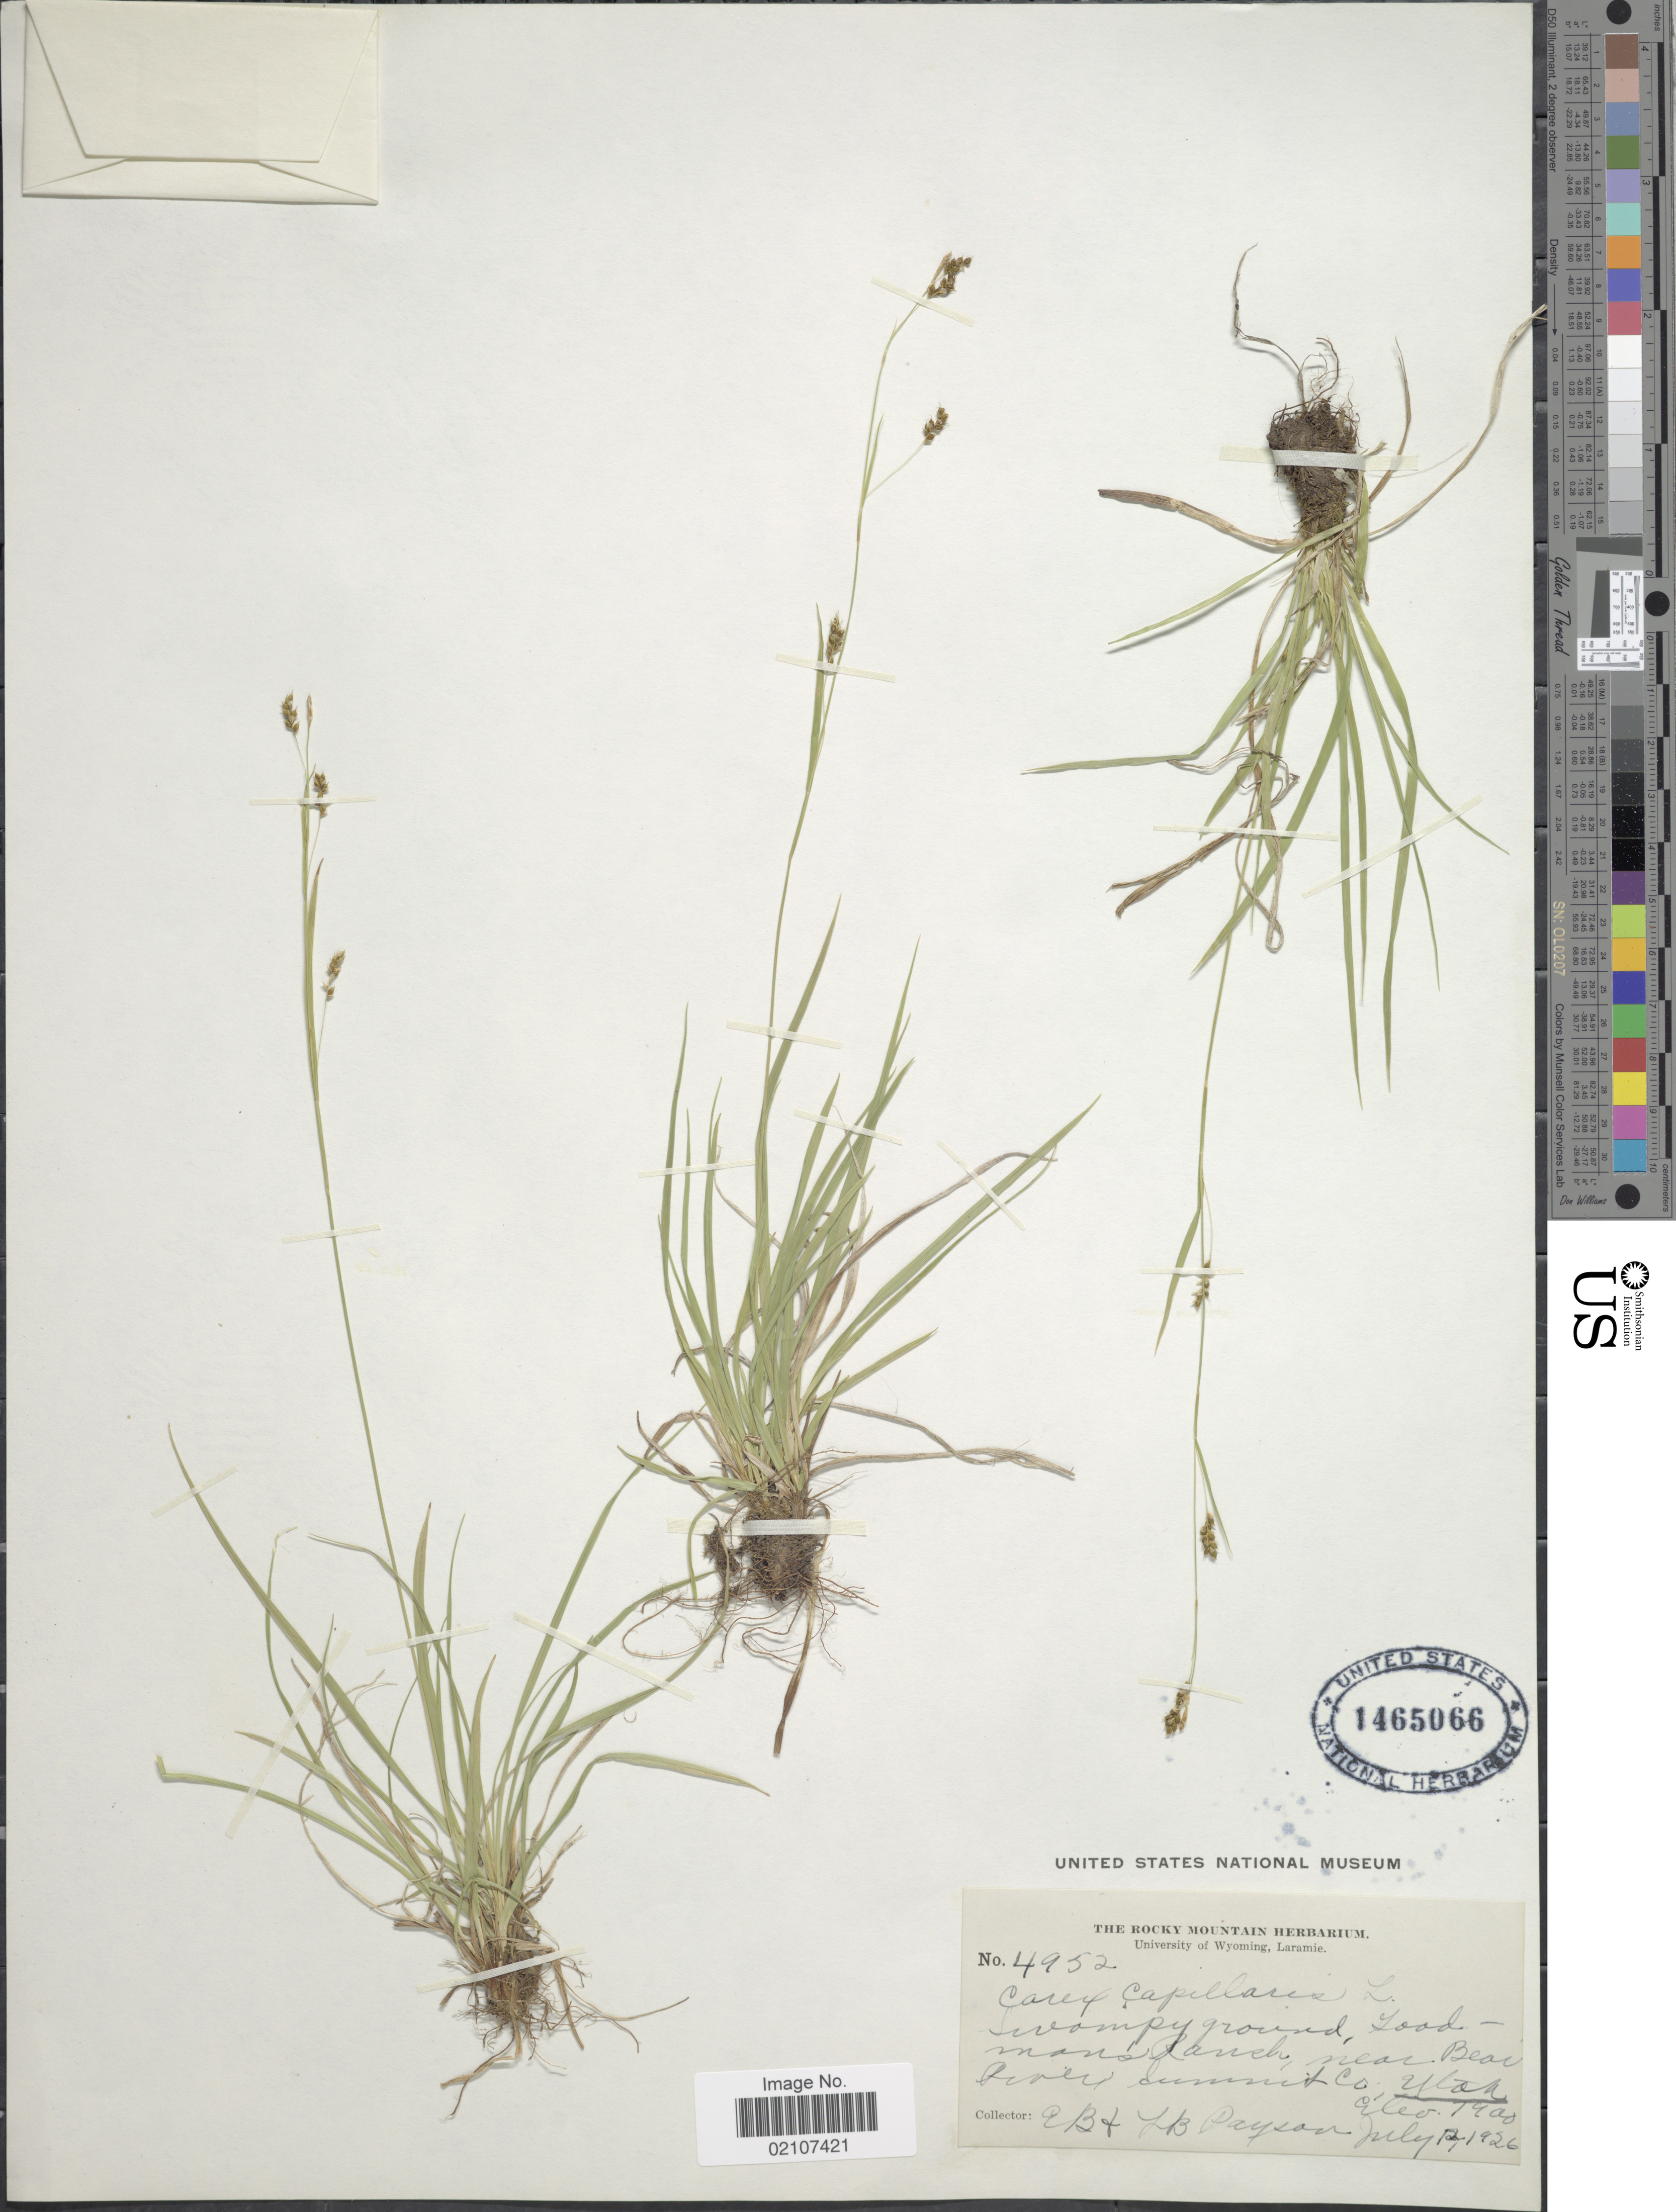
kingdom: Plantae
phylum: Tracheophyta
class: Liliopsida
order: Poales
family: Cyperaceae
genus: Carex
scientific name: Carex capillaris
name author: L.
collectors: E. B. Payson & L. Payson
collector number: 4952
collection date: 1926-07-12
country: United States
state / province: Utah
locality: Swampy ground, Goodman's Ranch, near Bear River, Summit Co.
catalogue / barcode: US 1465066